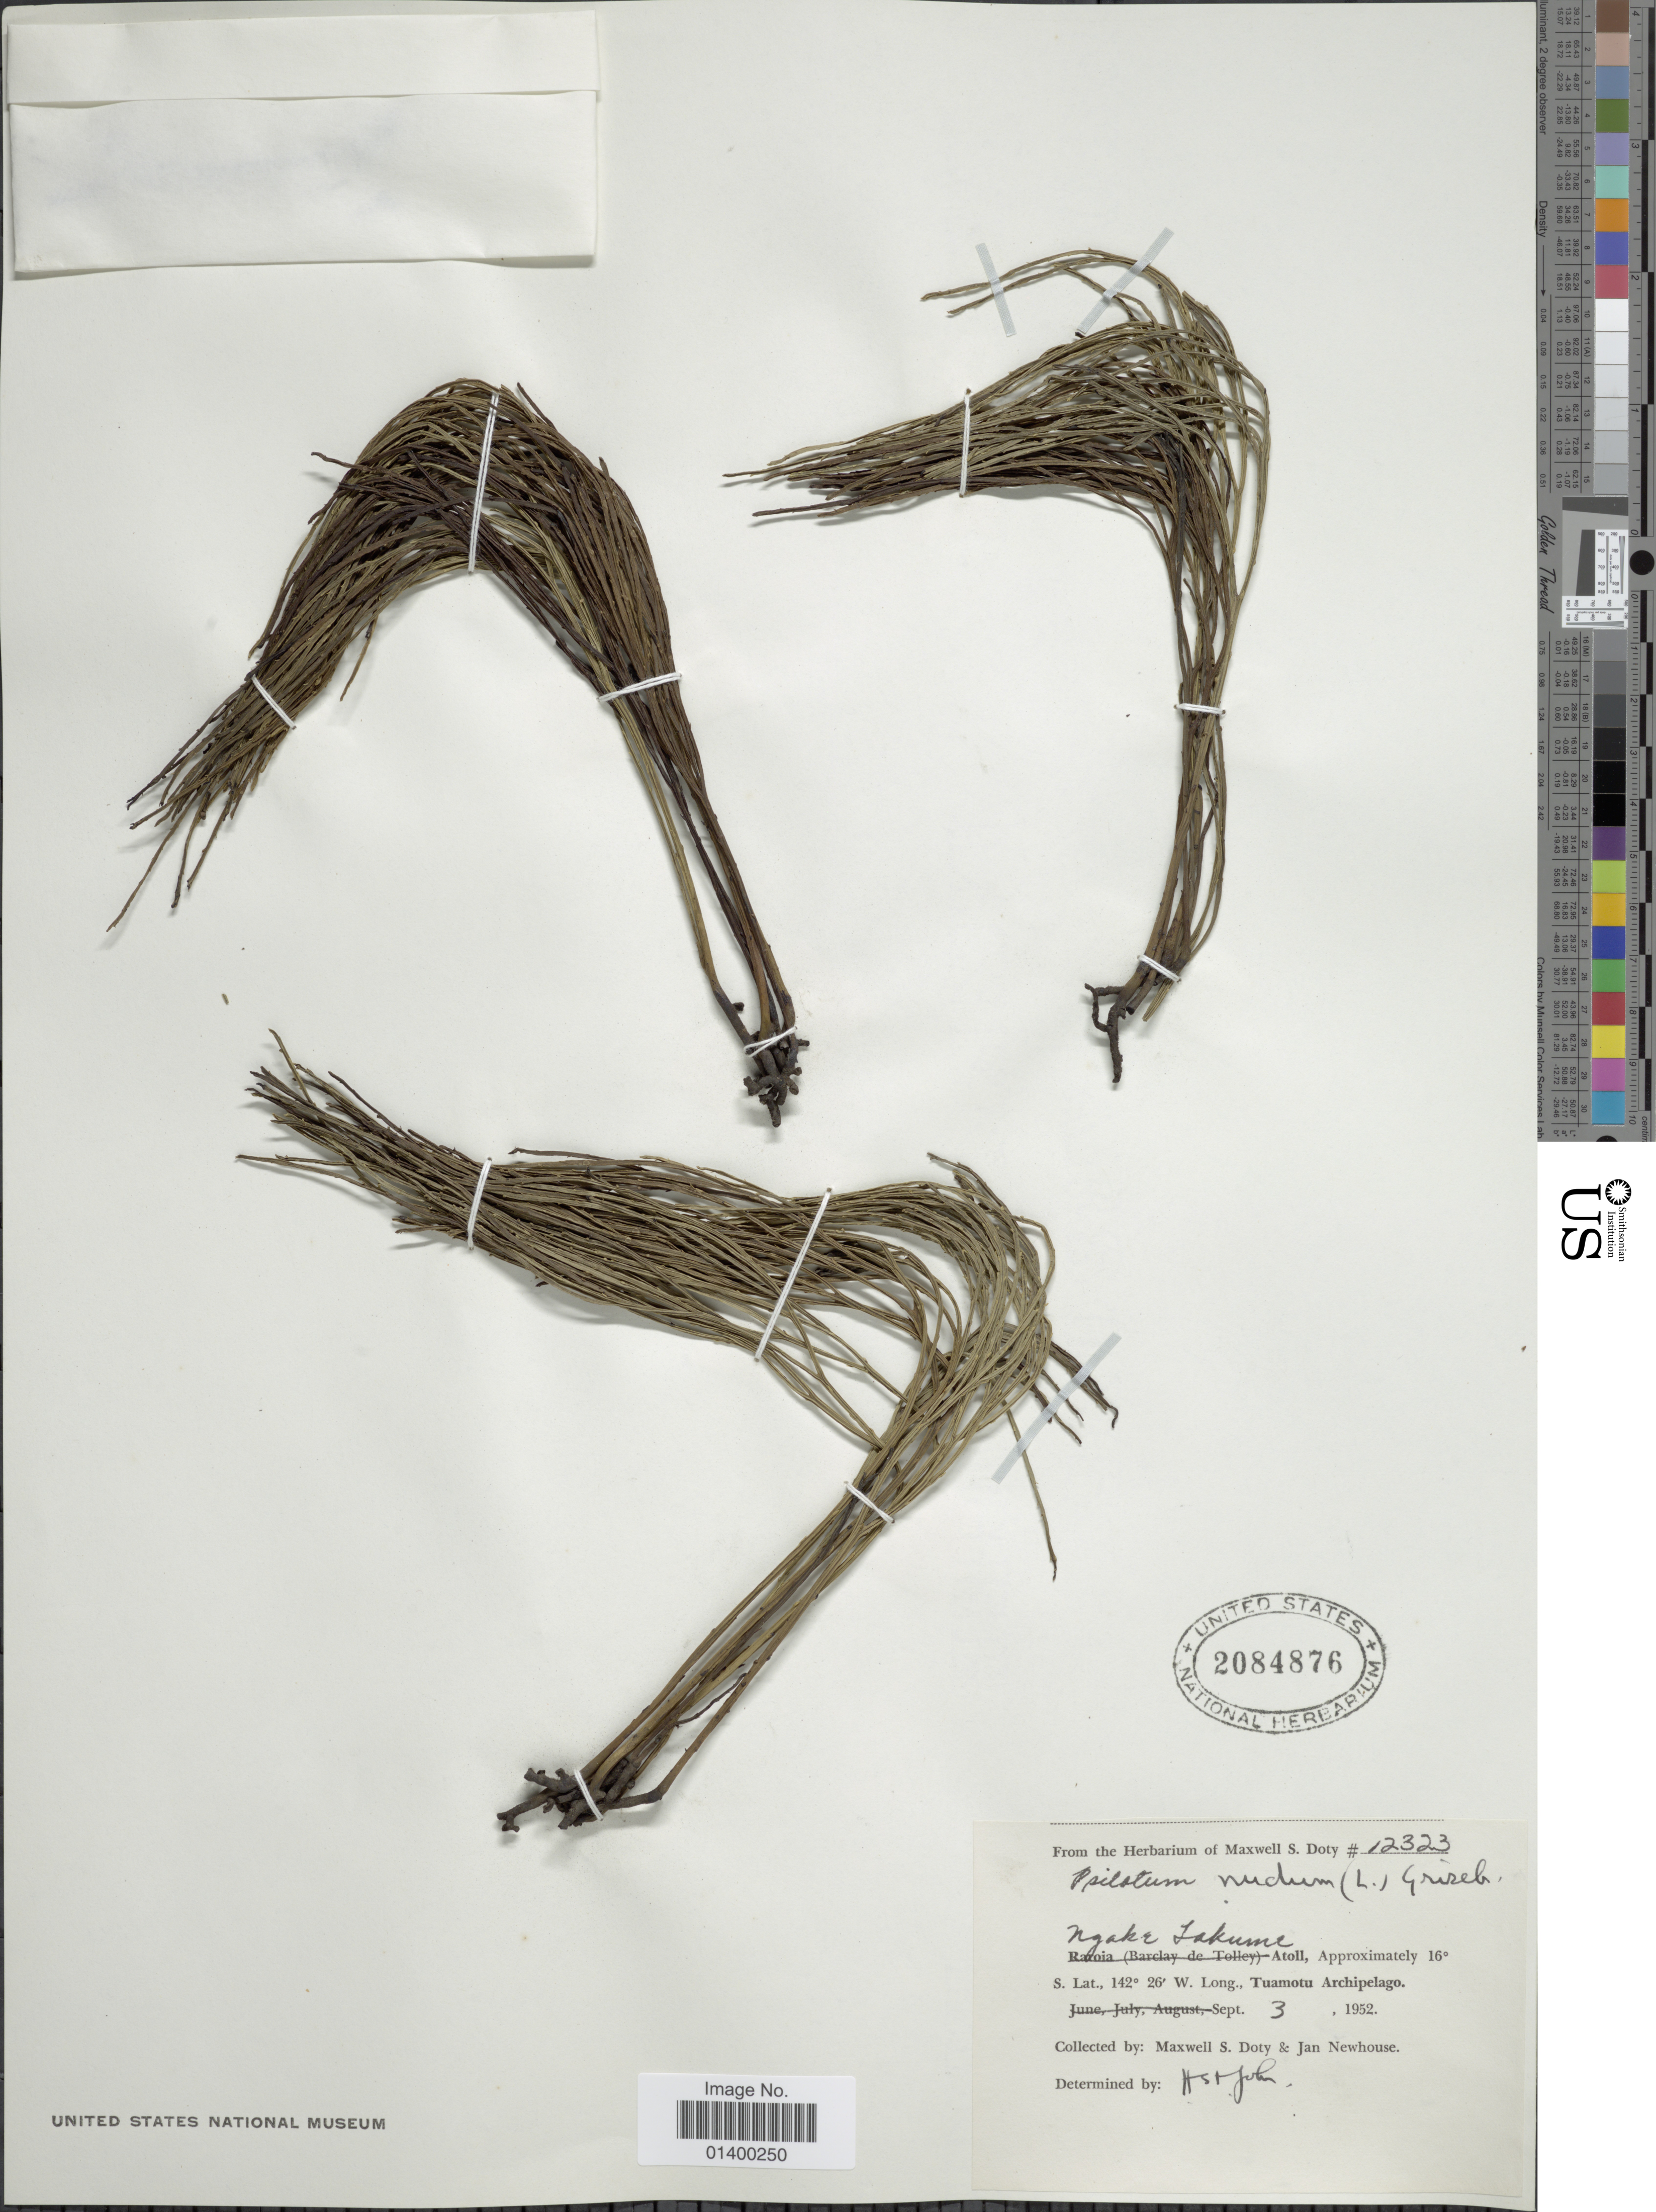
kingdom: Plantae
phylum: Tracheophyta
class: Polypodiopsida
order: Psilotales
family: Psilotaceae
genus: Psilotum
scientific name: Psilotum nudum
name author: (L.) P. Beauv.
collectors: M. S. Doty & J. Newhouse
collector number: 12323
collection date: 1952-09-03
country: French Polynesia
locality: Ngaka Sakume Atoll, Tuamotu Archipelago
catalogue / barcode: US 2084876